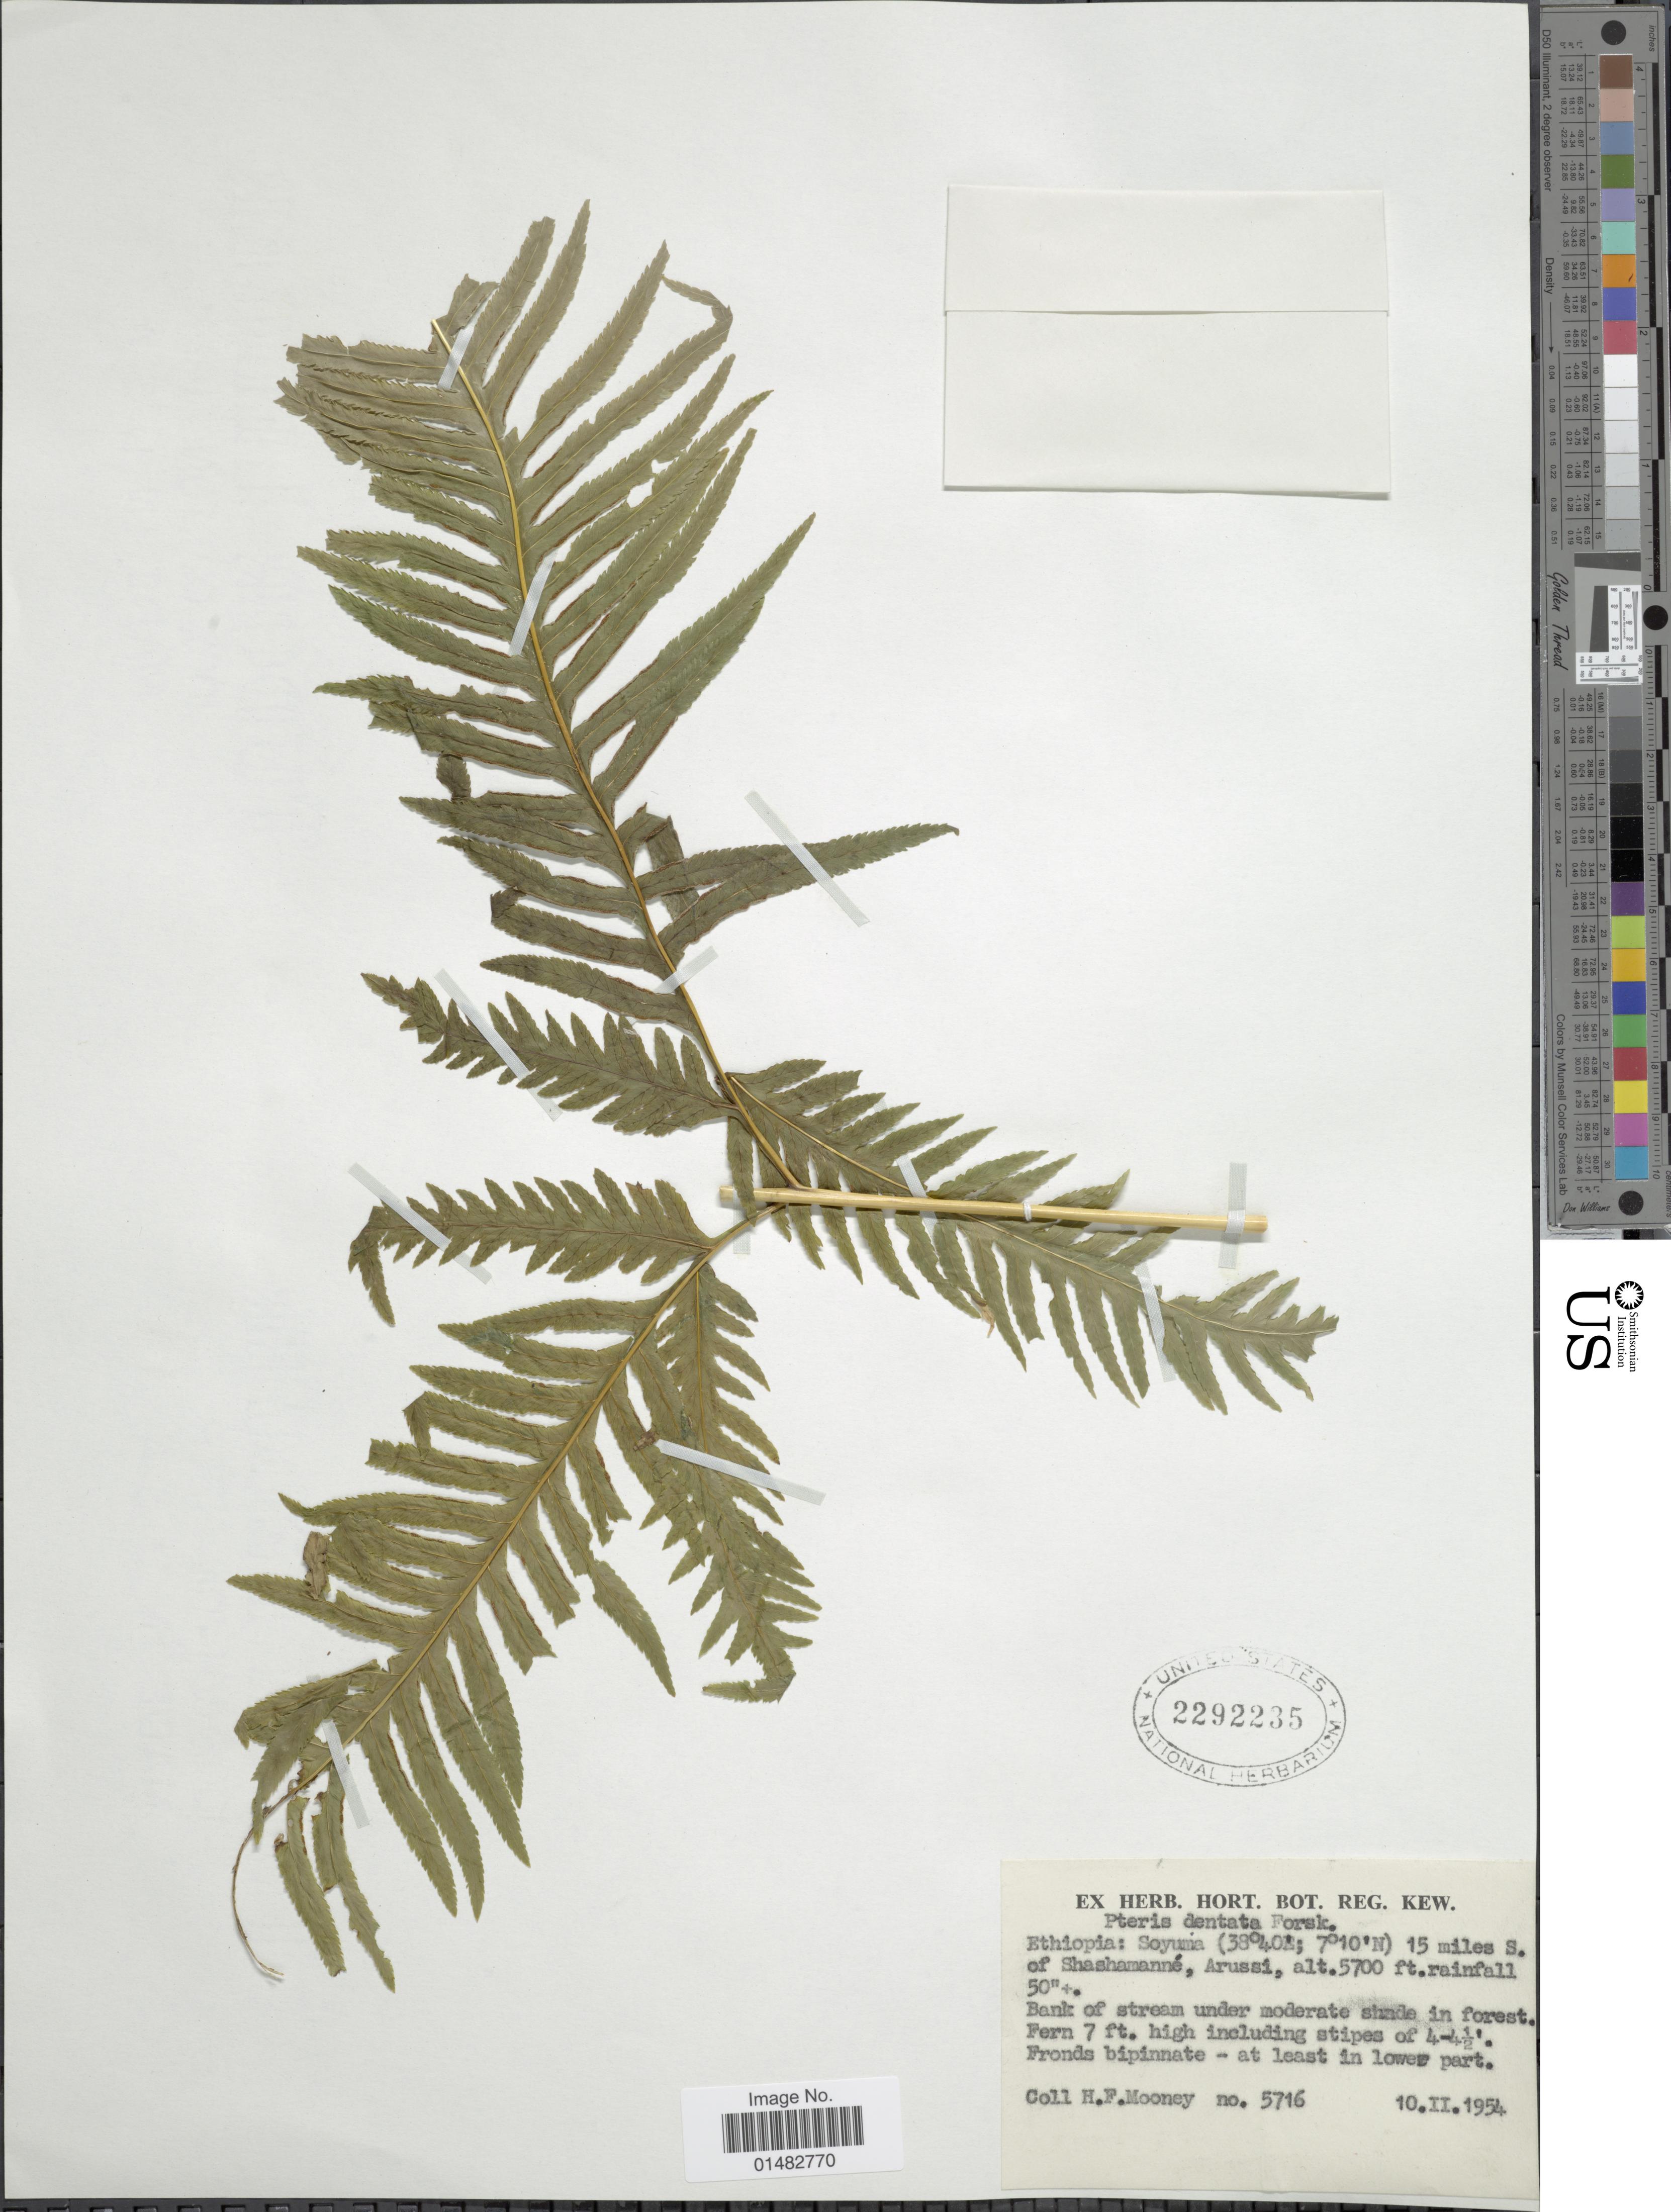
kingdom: Plantae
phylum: Tracheophyta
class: Polypodiopsida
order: Polypodiales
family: Pteridaceae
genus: Pteris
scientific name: Pteris dentata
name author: Forssk.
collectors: H. Mooney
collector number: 5716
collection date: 1954-02-10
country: Ethiopia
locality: Ethiopia, Soyuma, 15 miles S. of Shashamanné, Arussi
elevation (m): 1737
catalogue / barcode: US 2292235